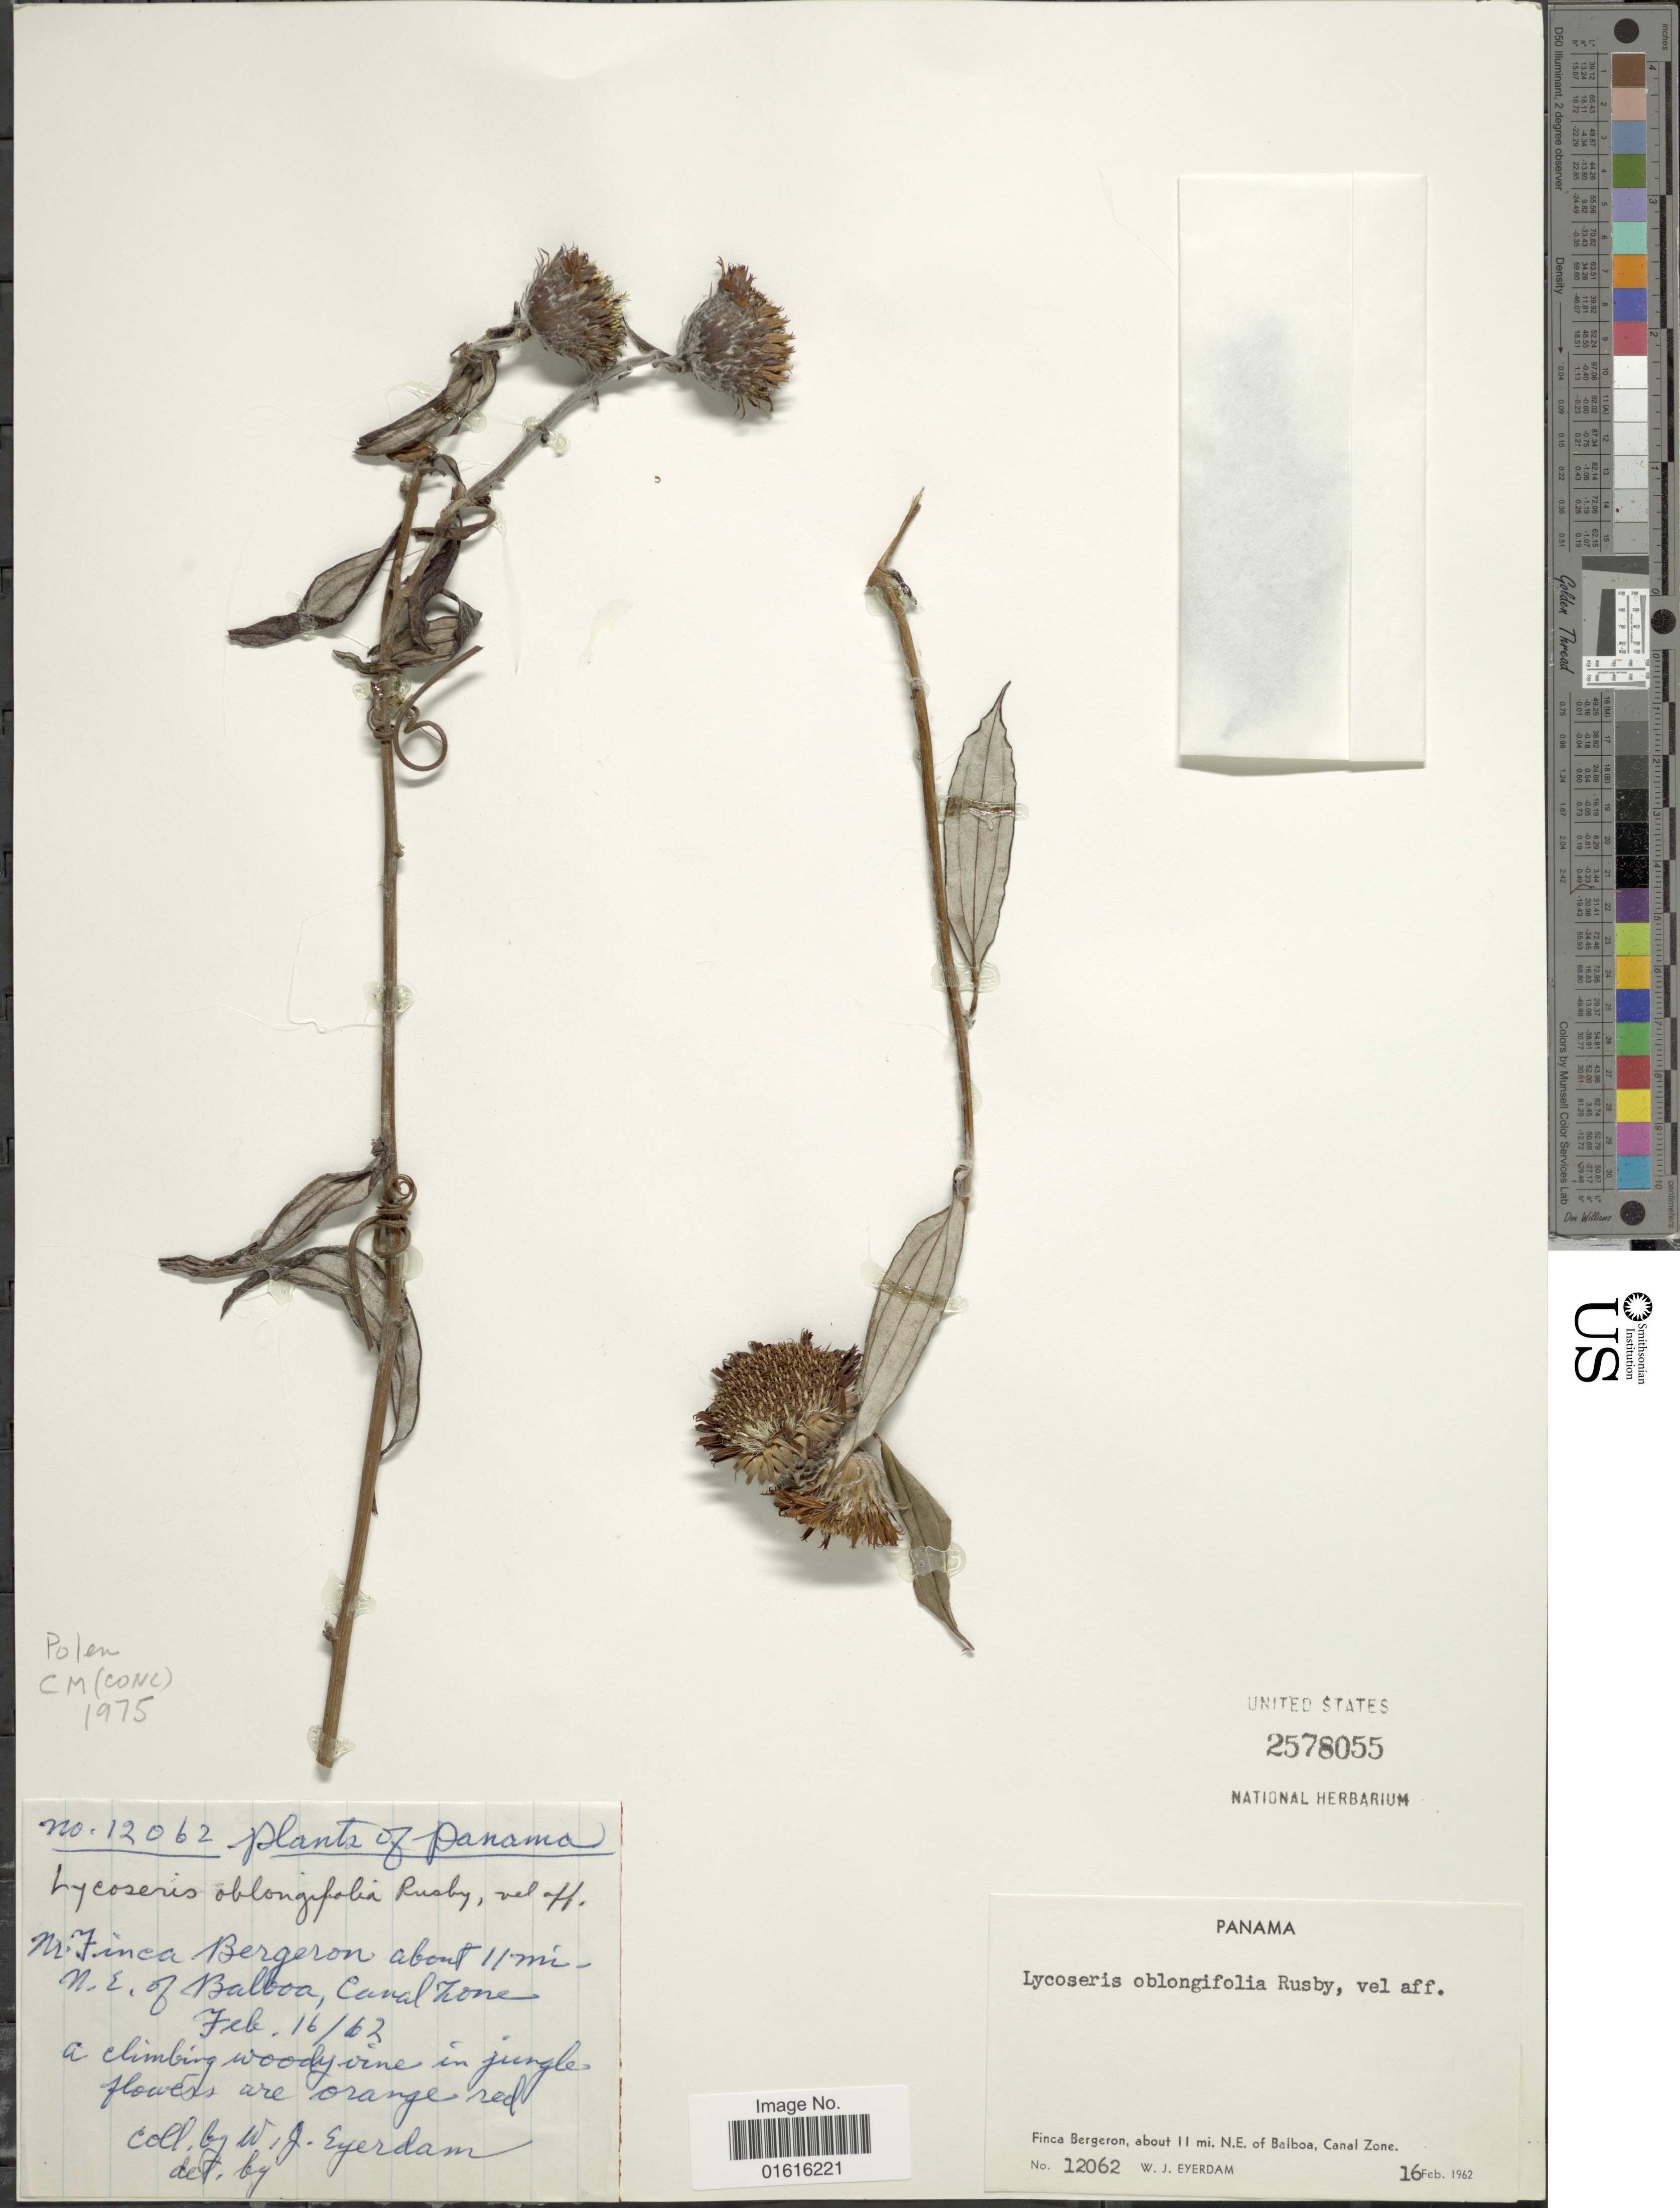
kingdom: Plantae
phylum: Tracheophyta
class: Magnoliopsida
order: Asterales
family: Asteraceae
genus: Lycoseris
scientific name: Lycoseris triplinervia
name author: Less.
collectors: W. J. Eyerdam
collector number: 12062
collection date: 1962-02-16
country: Panama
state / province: Colón / Panamá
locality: Panama. Finca Bergeron, about 11 mi. N.E. of Balboa, Canal Zone.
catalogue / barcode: US 2578055